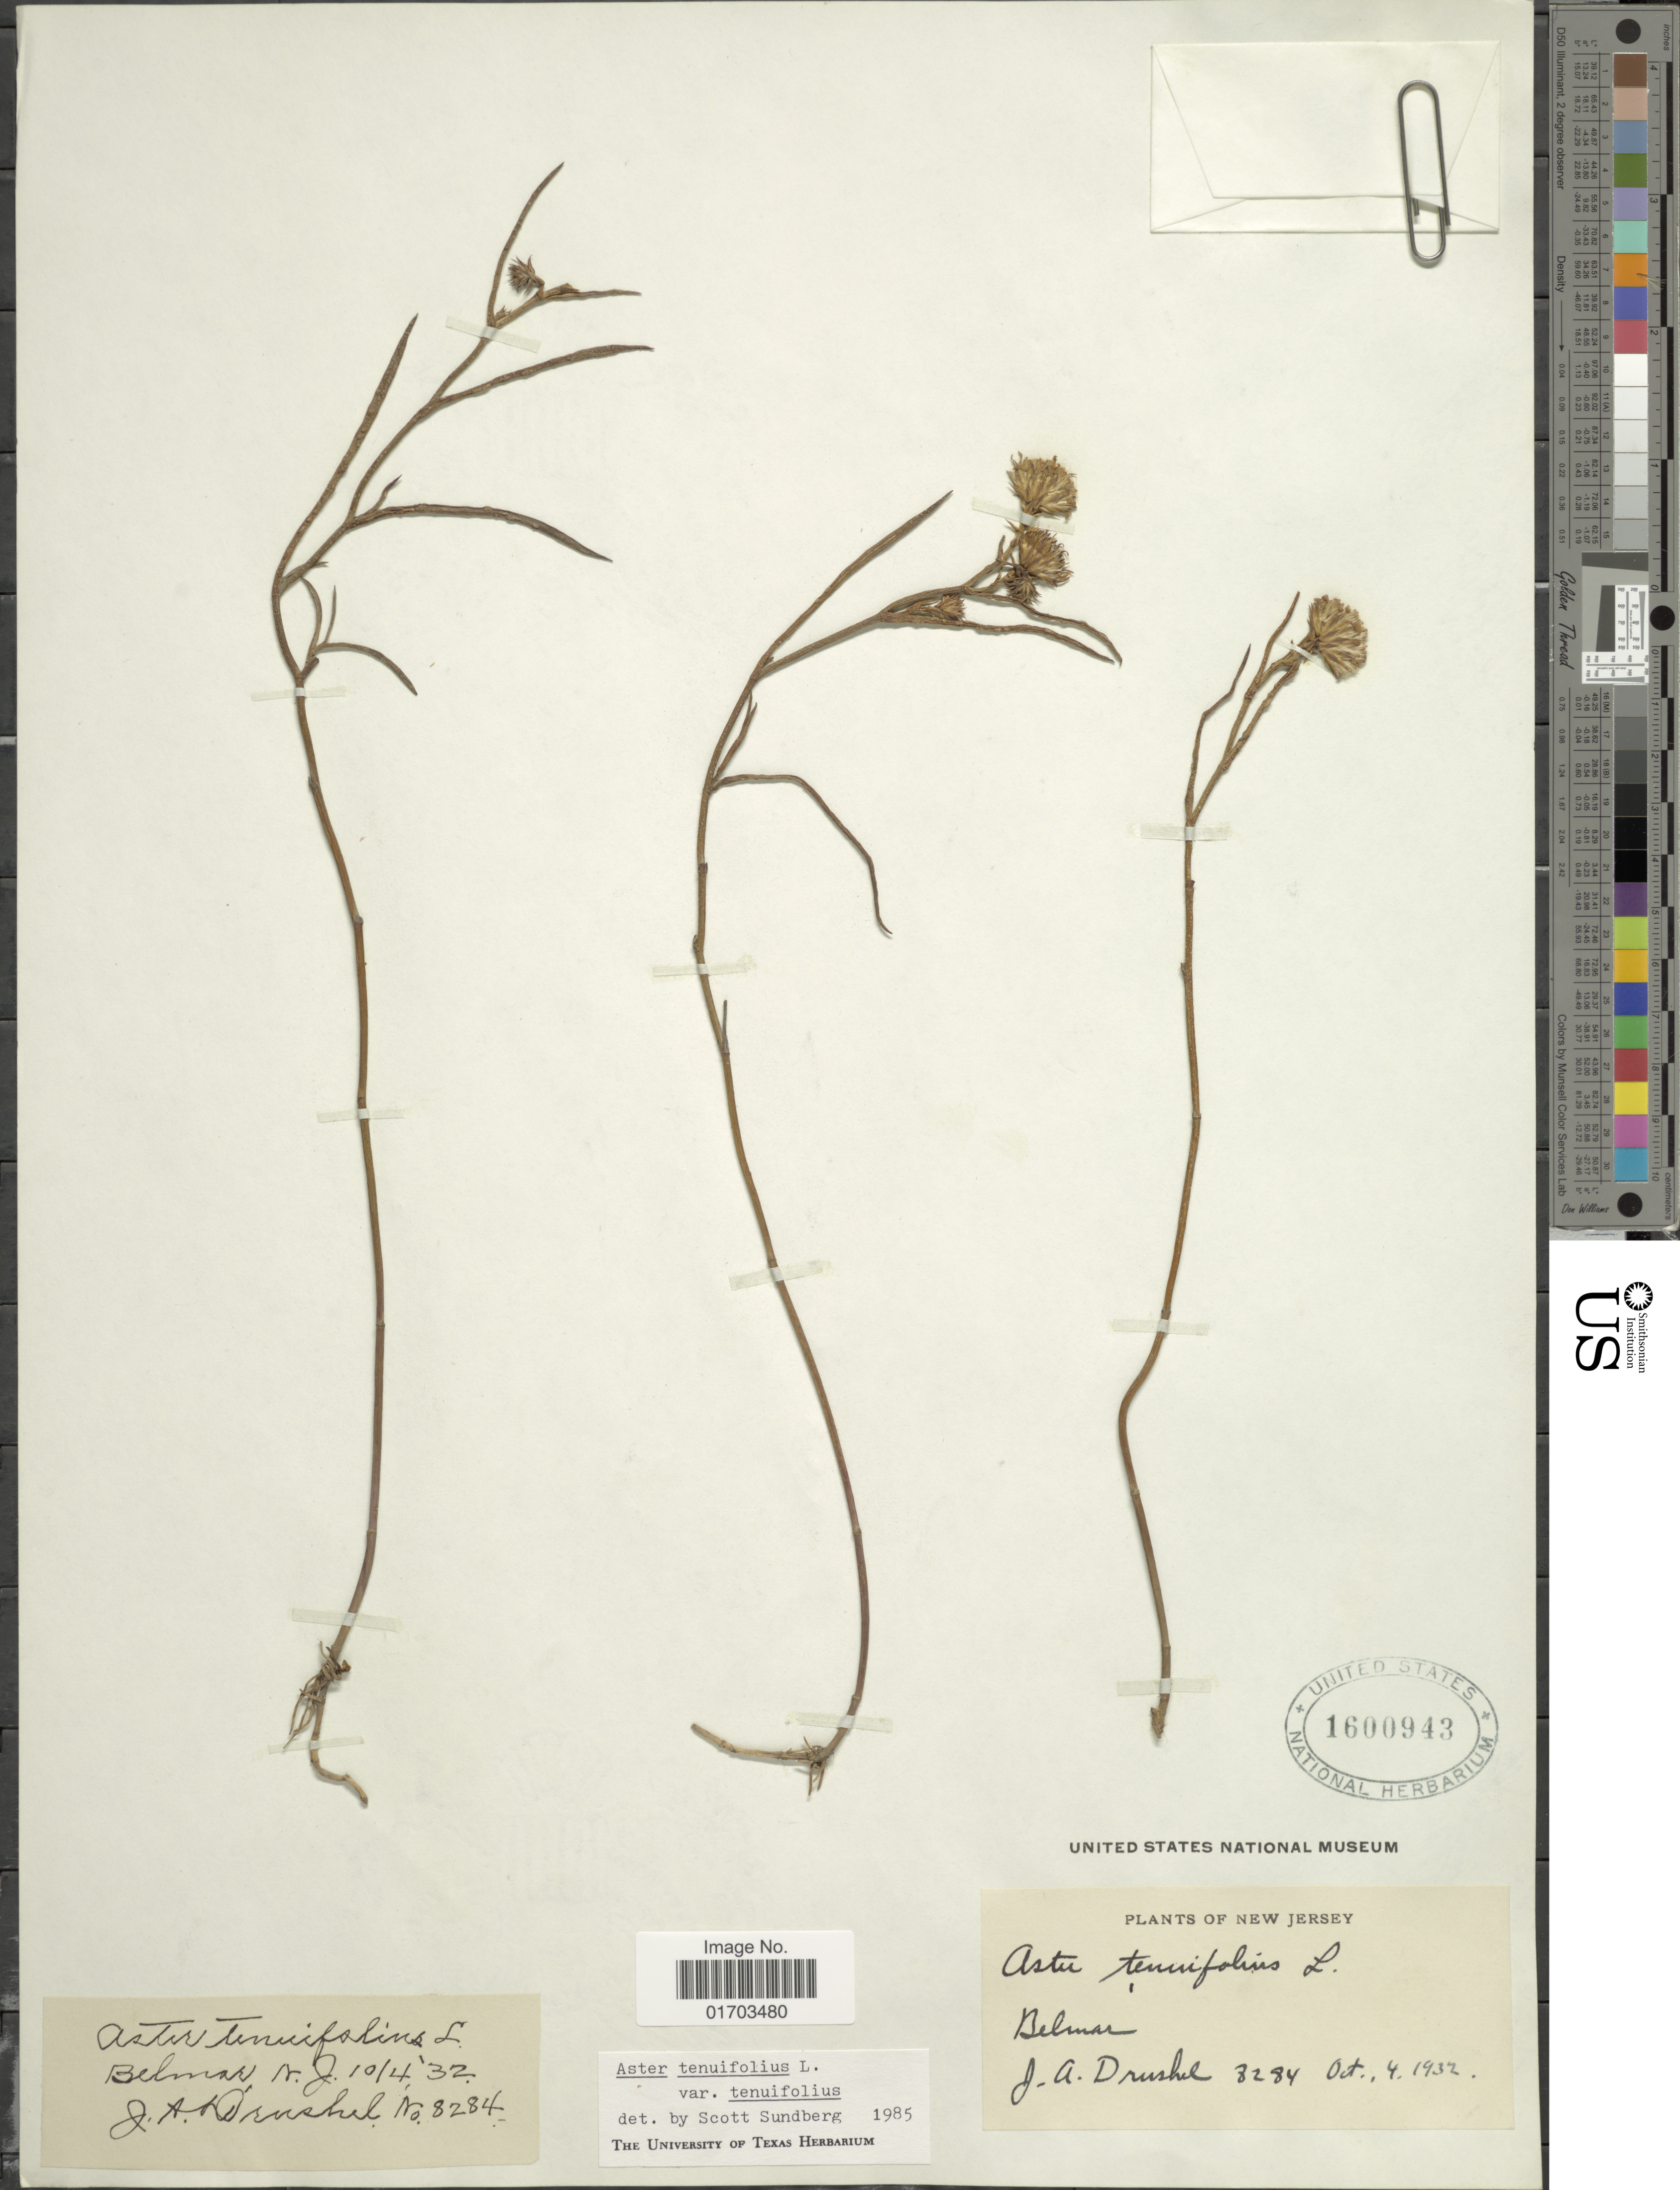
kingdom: Plantae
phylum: Tracheophyta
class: Magnoliopsida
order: Asterales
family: Asteraceae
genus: Symphyotrichum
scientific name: Symphyotrichum tenuifolium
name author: (L.) G.L. Nesom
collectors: J. A. Drushel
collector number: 8284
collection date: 1932-10-04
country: United States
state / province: New Jersey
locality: Bemar.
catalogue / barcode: US 1600943